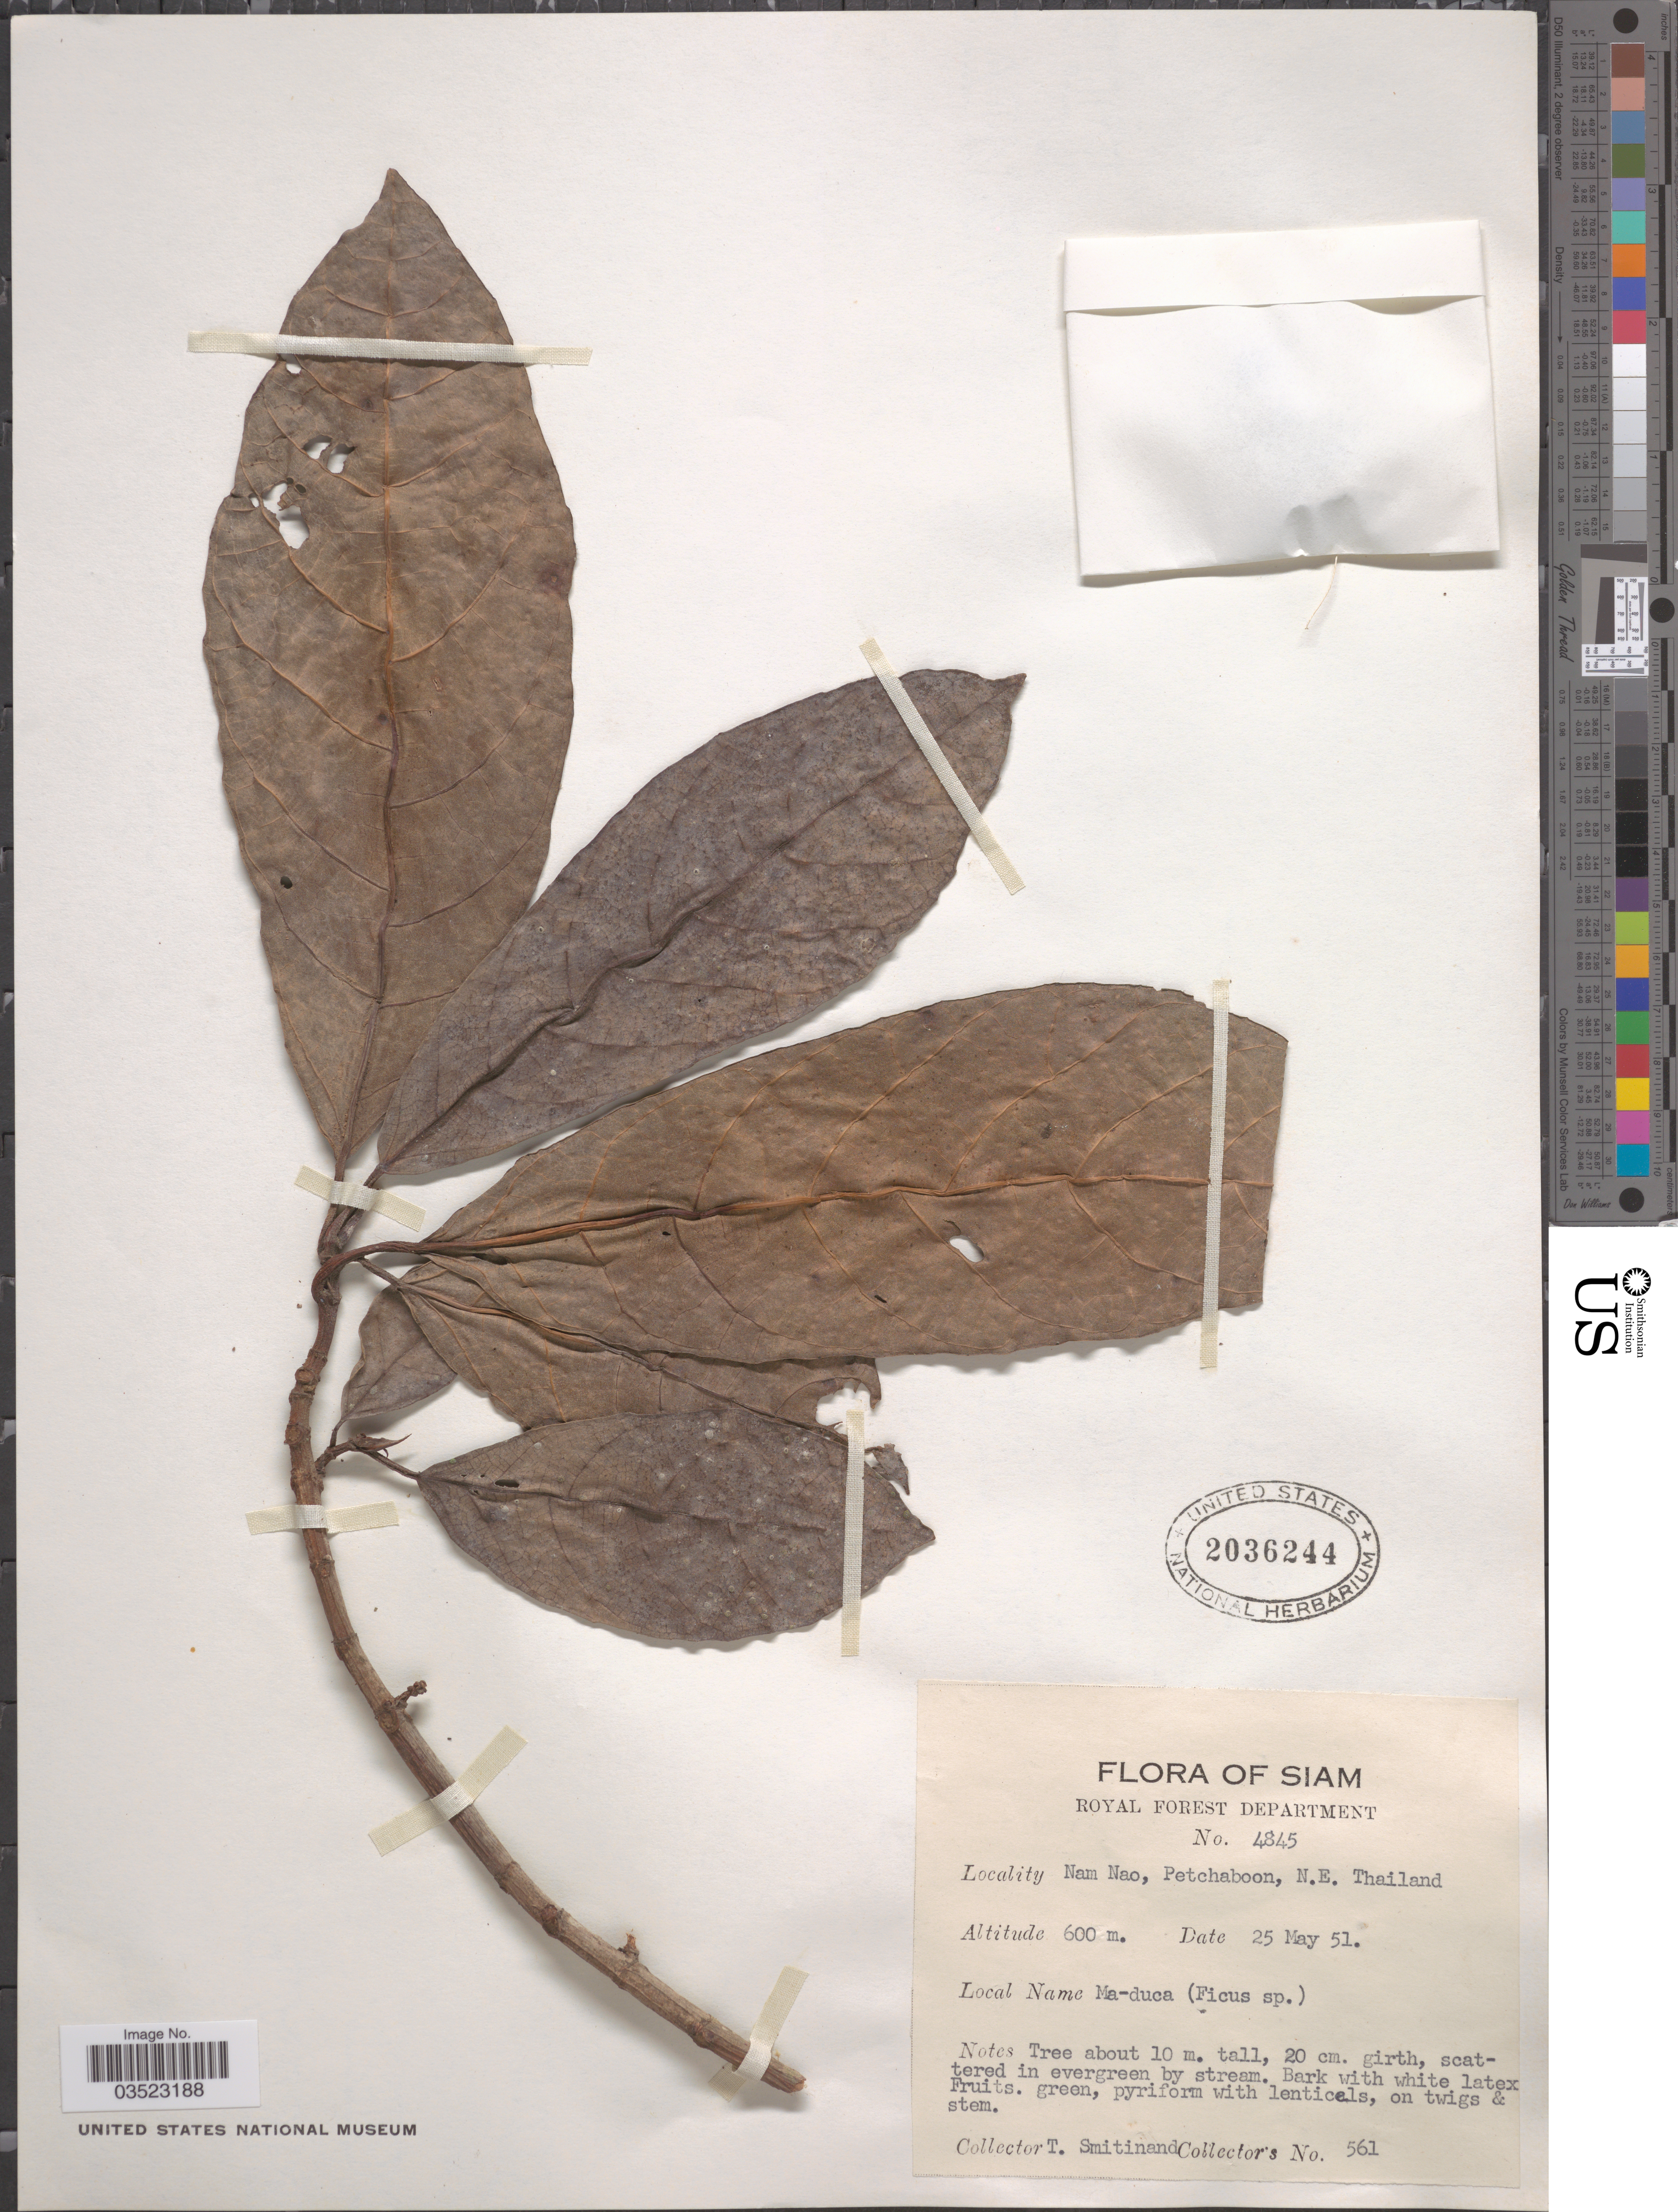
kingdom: Plantae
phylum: Tracheophyta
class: Magnoliopsida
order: Rosales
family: Moraceae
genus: Ficus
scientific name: Ficus sp.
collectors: T. Smitinand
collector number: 561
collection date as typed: Transcribed d/m/y: 25/5/51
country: Thailand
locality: Siam. Nam Nao, Petchaboon, N.E. Thailand.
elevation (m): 600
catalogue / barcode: US 2036244